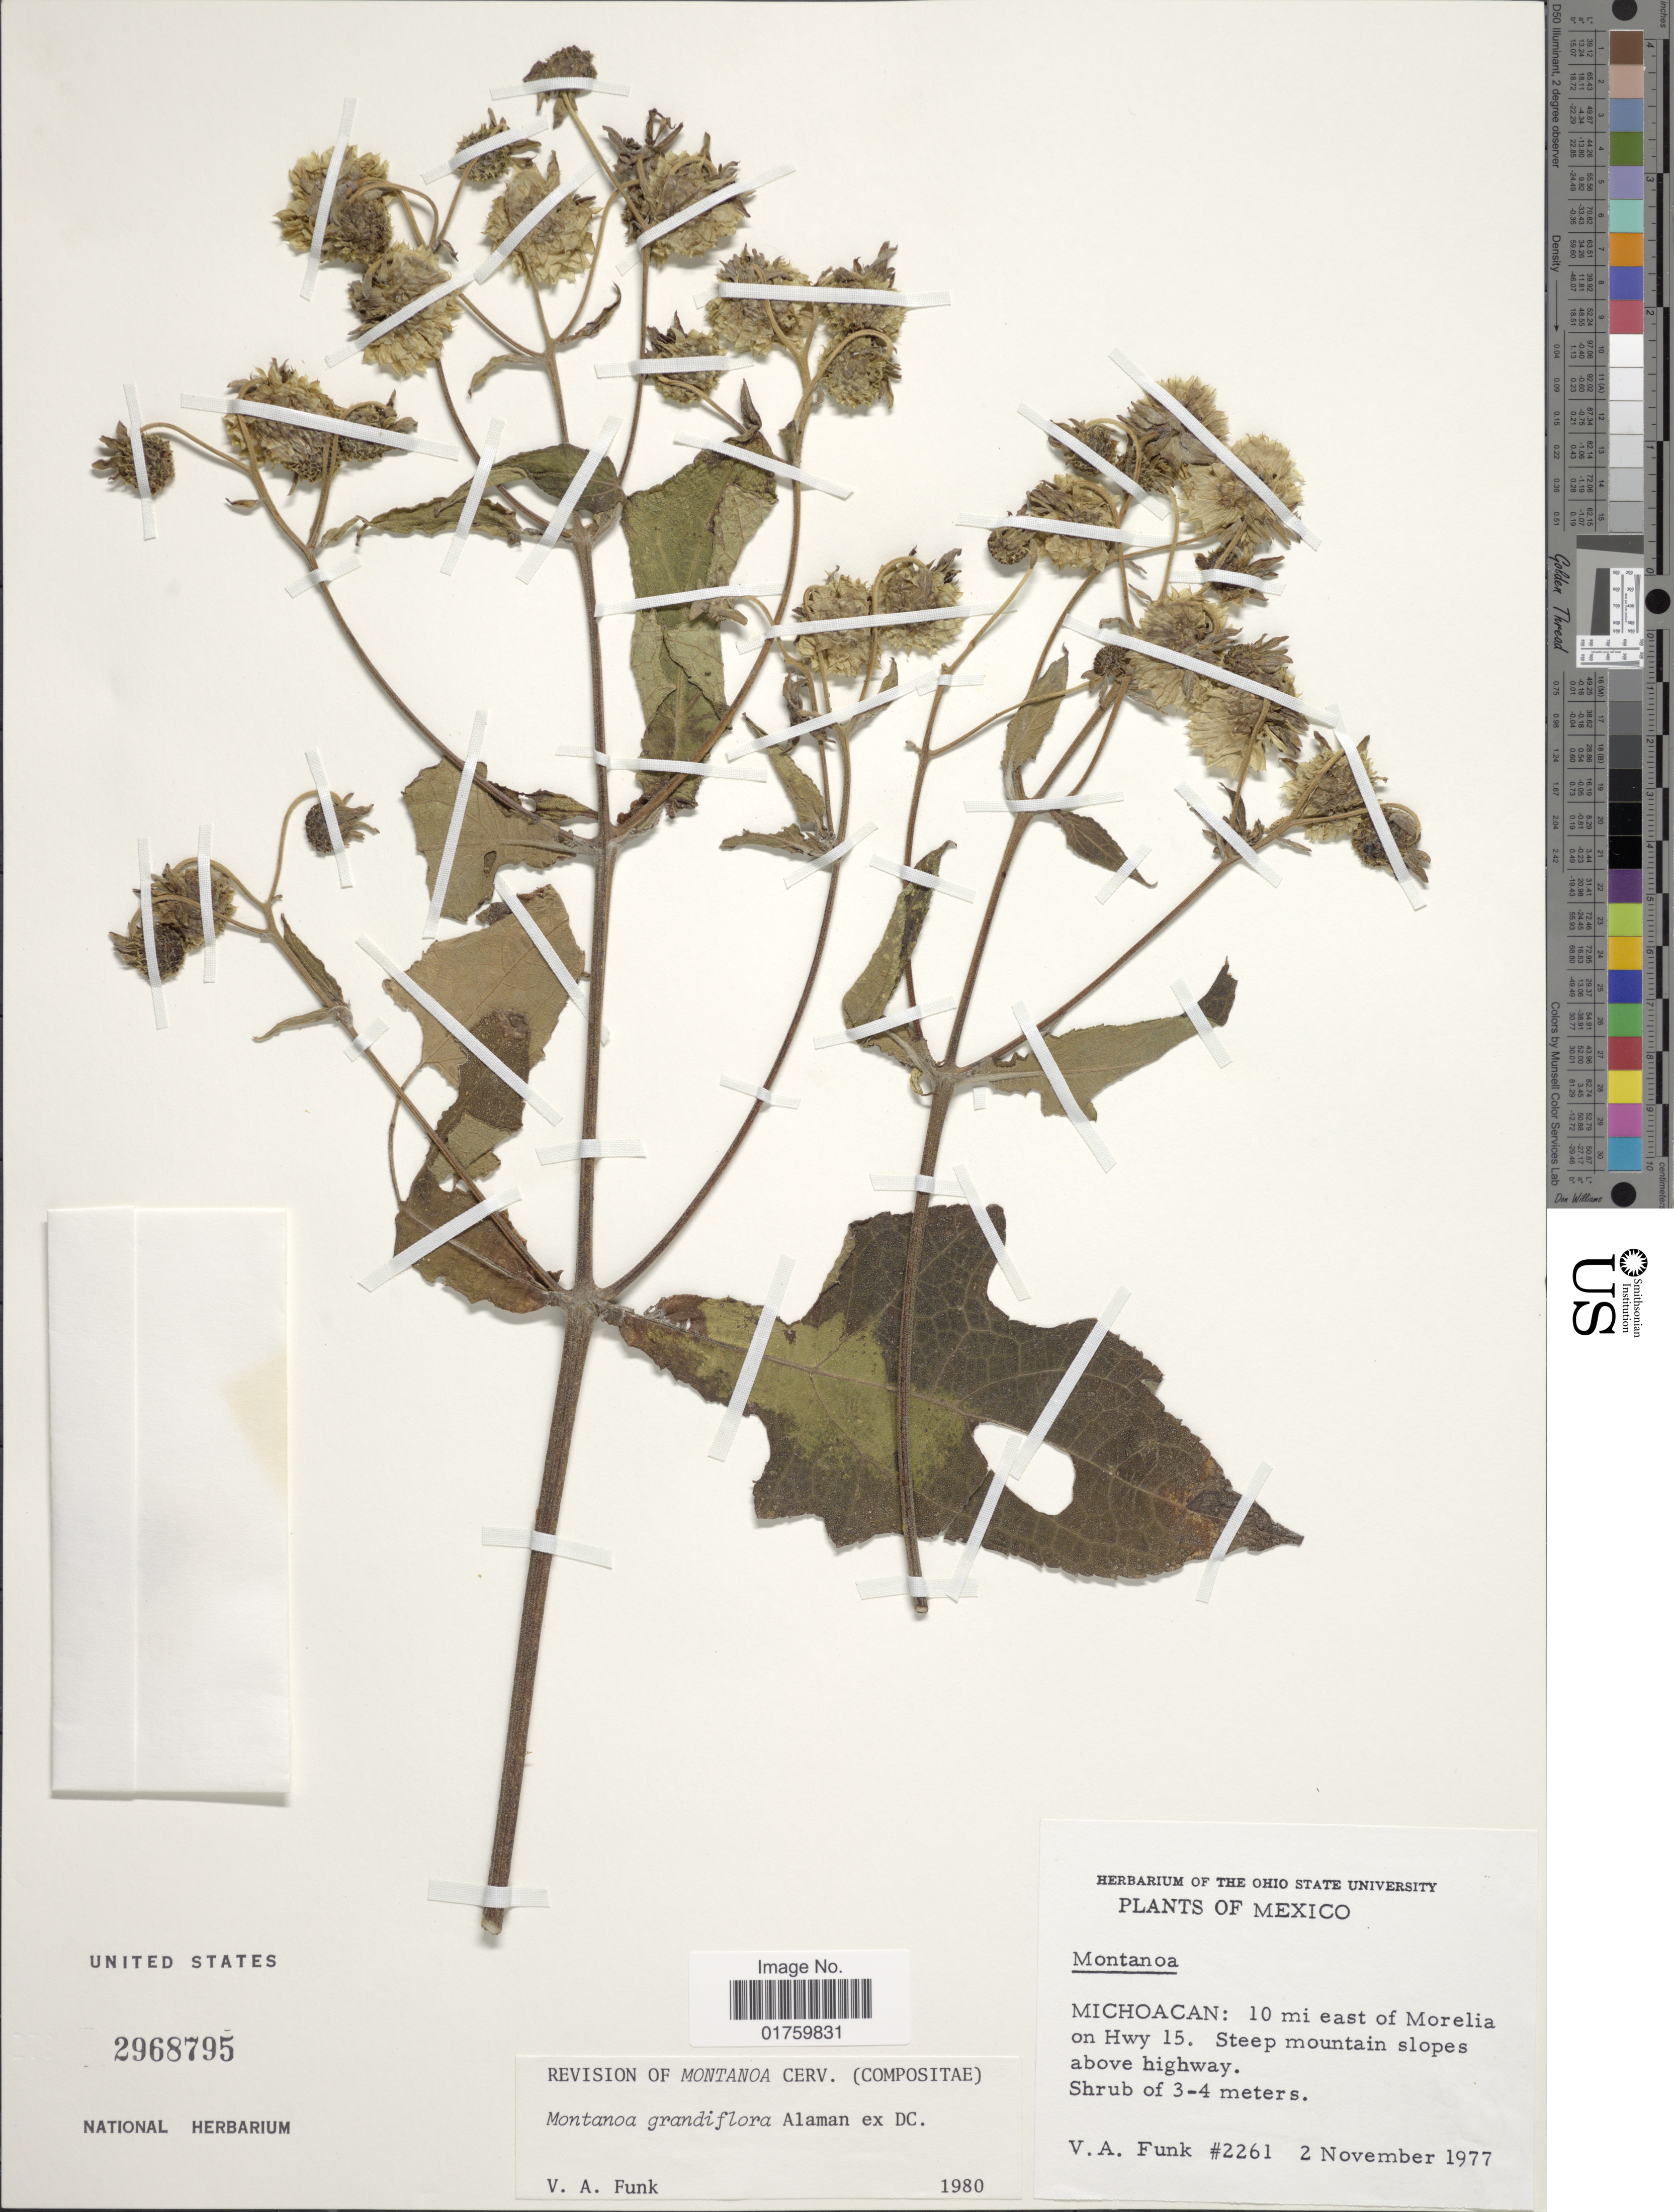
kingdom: Plantae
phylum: Tracheophyta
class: Magnoliopsida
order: Asterales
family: Asteraceae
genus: Montanoa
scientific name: Montanoa grandiflora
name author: Alaman ex DC.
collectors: V. Funk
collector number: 2261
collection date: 1977-11-02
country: Mexico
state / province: Michoacán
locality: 10 mi east of Morelia on Hwy 15. Steep mountain slopes above highway.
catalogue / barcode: US 2968795